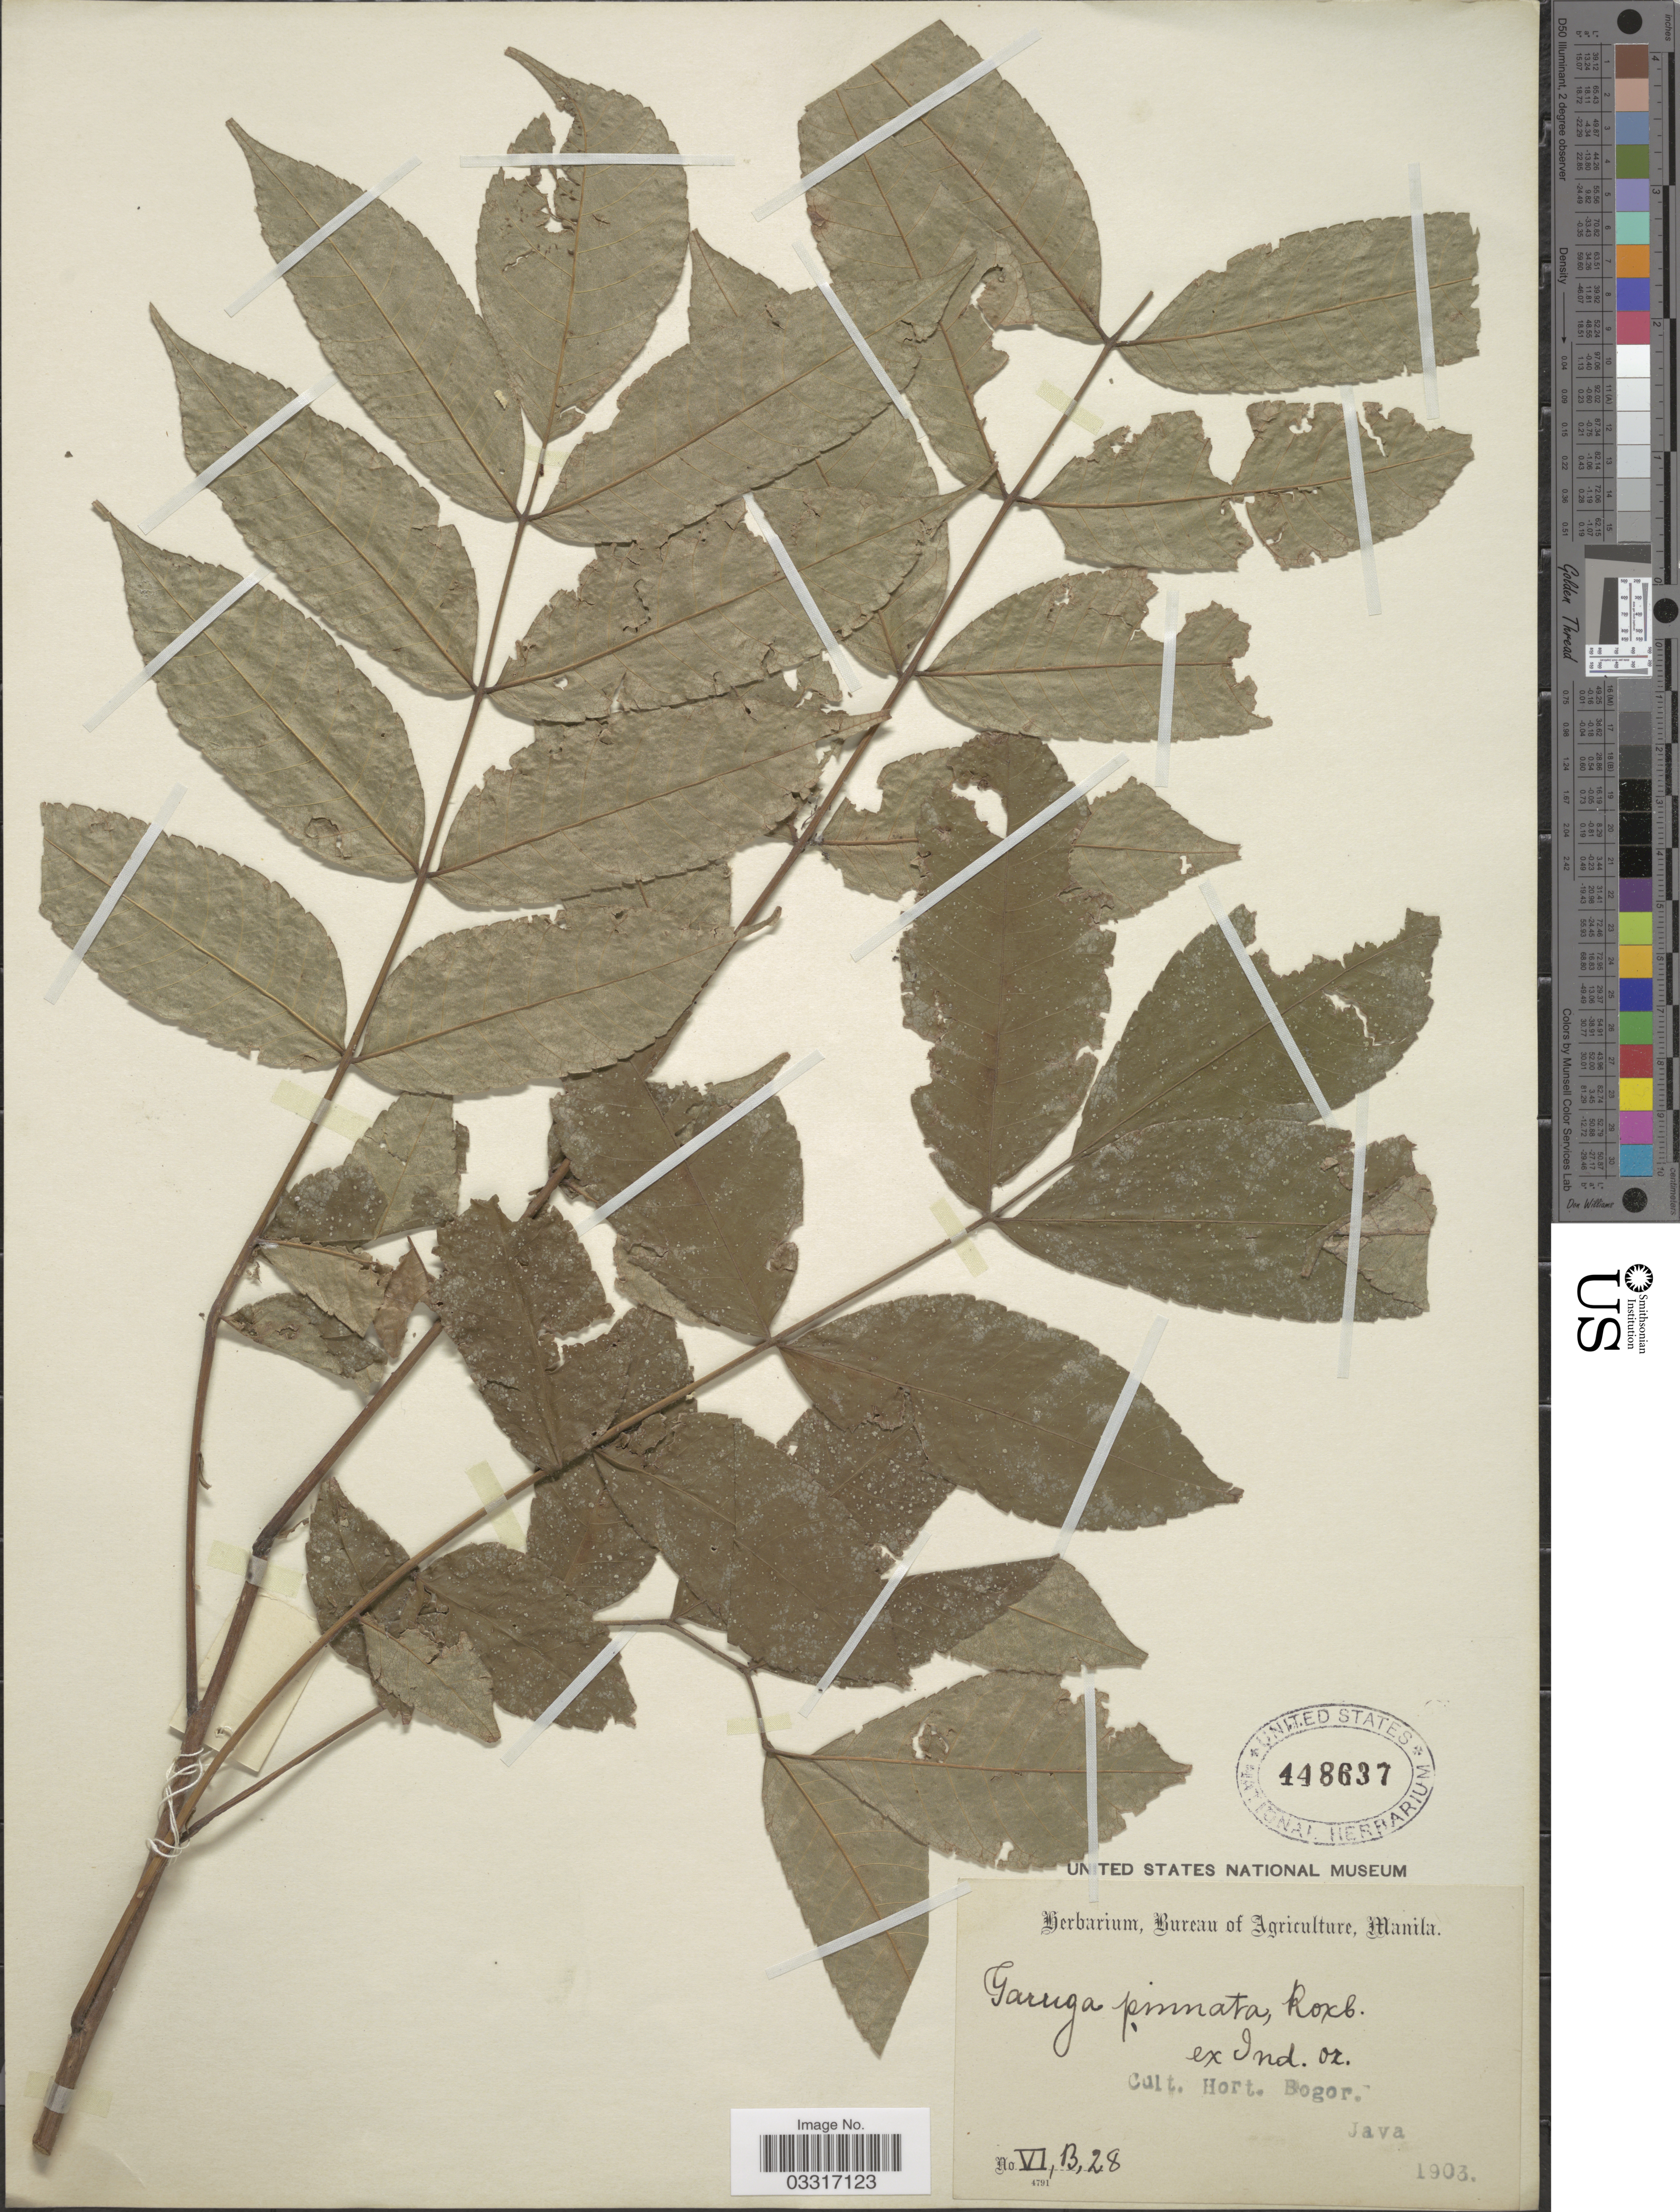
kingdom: Plantae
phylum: Tracheophyta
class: Magnoliopsida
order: Sapindales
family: Burseraceae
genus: Garuga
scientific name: Garuga pinnata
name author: Roxb.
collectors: Ex herb. Bureau of Agriculture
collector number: VI, B, 28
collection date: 1903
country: Indonesia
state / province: Java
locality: Cult. Hort. Bogor.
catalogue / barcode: US 448637